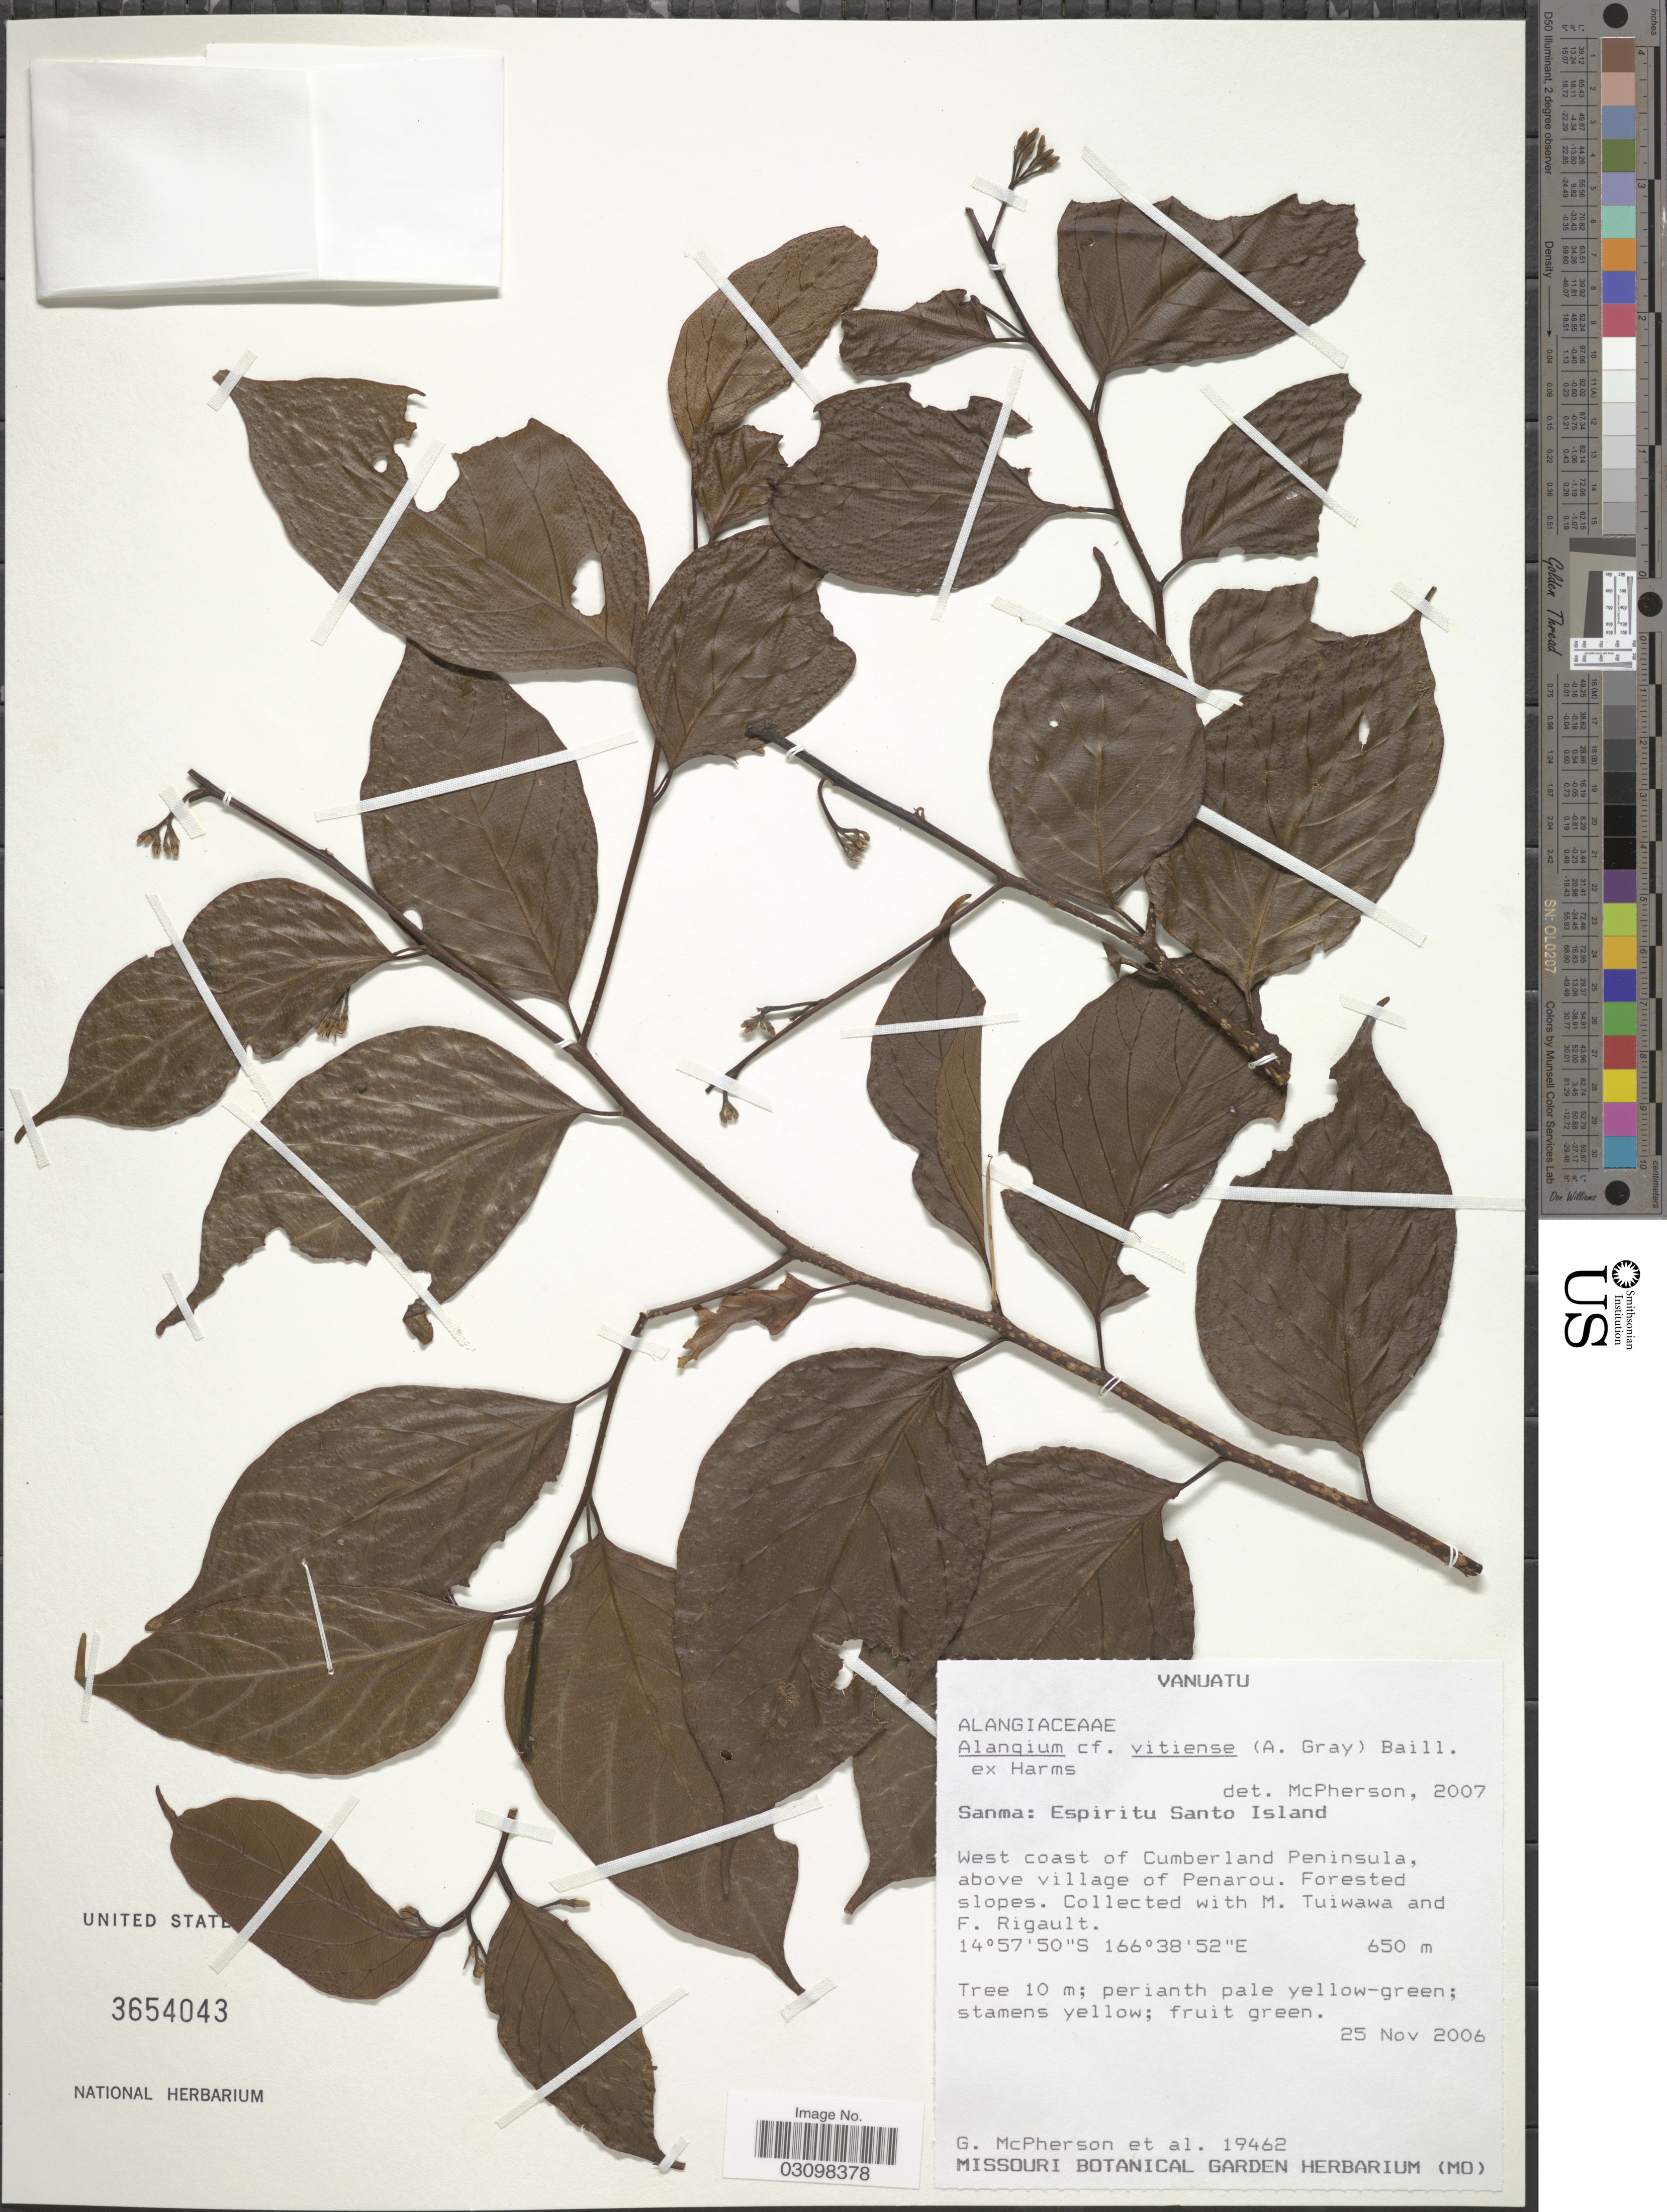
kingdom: Plantae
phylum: Tracheophyta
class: Magnoliopsida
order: Cornales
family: Cornaceae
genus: Alangium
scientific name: Alangium vitiense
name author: (A. Gray) Baill. ex Harms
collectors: G. McPherson, M. Tuiwawa & F. Rigault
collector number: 19462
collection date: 2006-11-25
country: Vanuatu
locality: Sanma: Espiritu Santo Island. West coast of Cumberland Peninsula, above village of Penarou.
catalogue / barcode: US 3654043